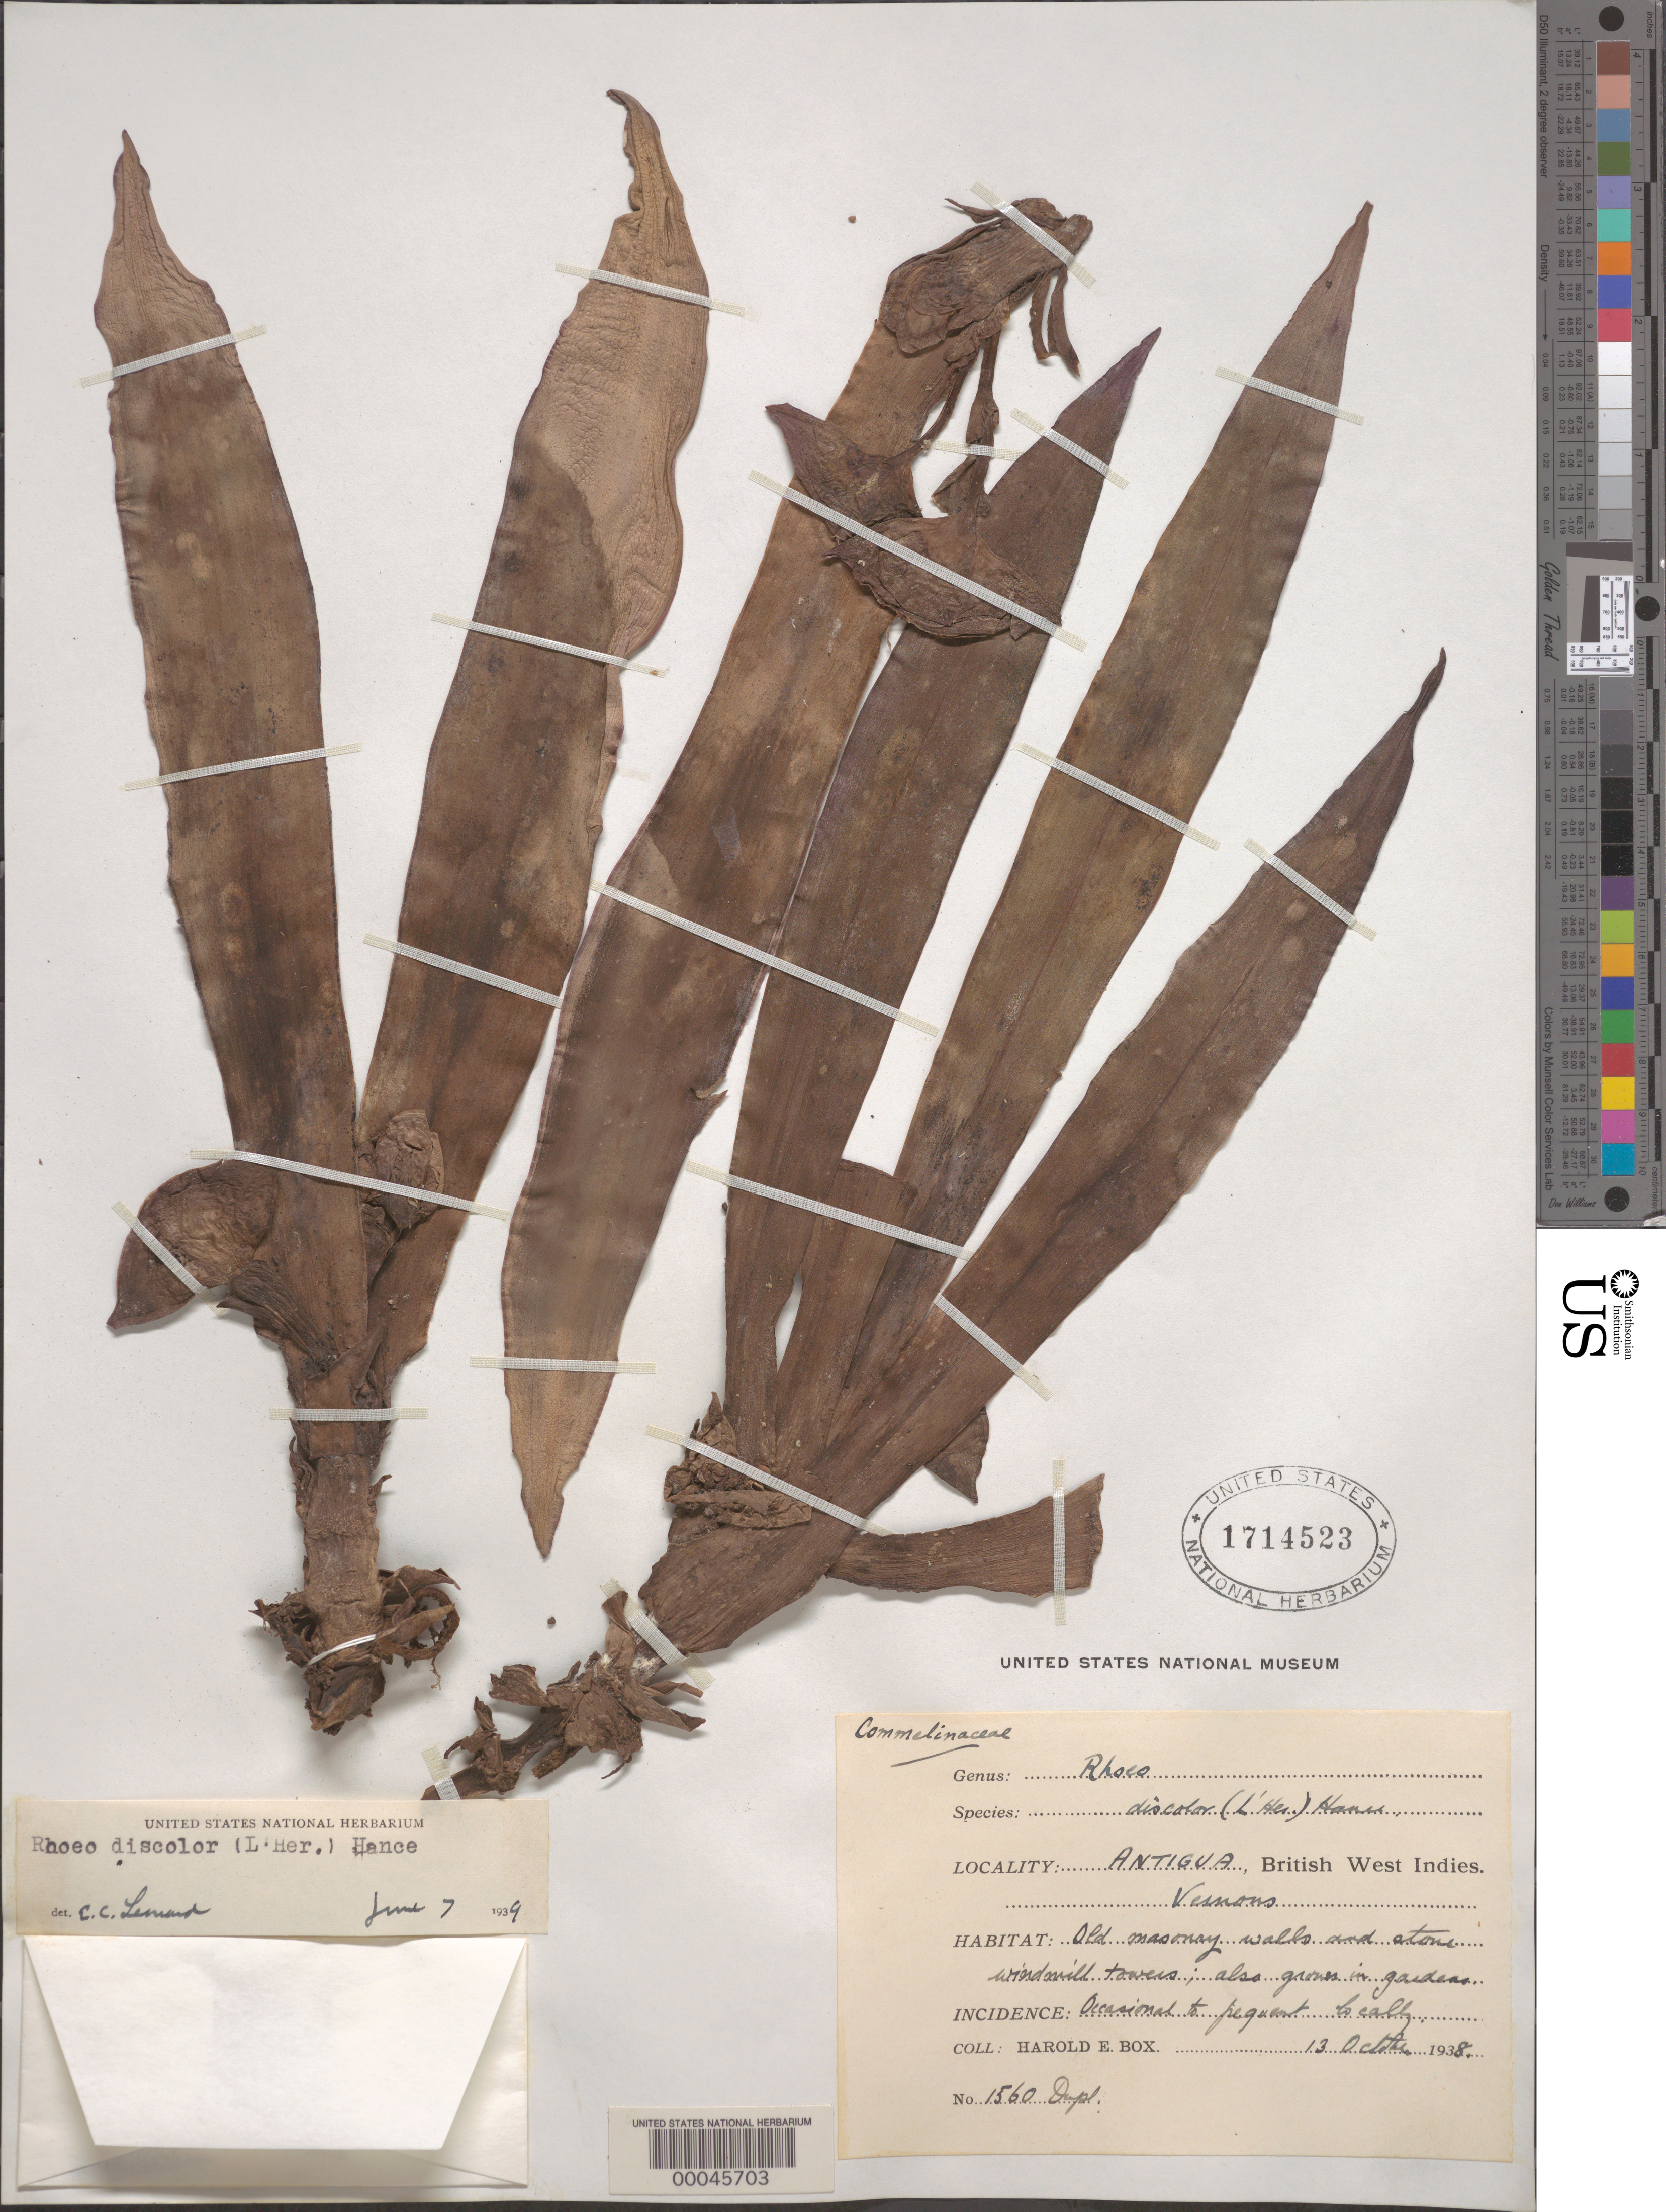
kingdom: Plantae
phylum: Tracheophyta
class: Liliopsida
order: Commelinales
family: Commelinaceae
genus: Tradescantia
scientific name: Tradescantia spathacea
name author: Sw.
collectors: H. E. Box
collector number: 1560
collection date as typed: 13 Oct 1938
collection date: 1938-10-13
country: Antigua and Barbuda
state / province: Saint Peter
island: Antigua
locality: Vernons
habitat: Old masonary walls and stone windmill towers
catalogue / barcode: US 1714523